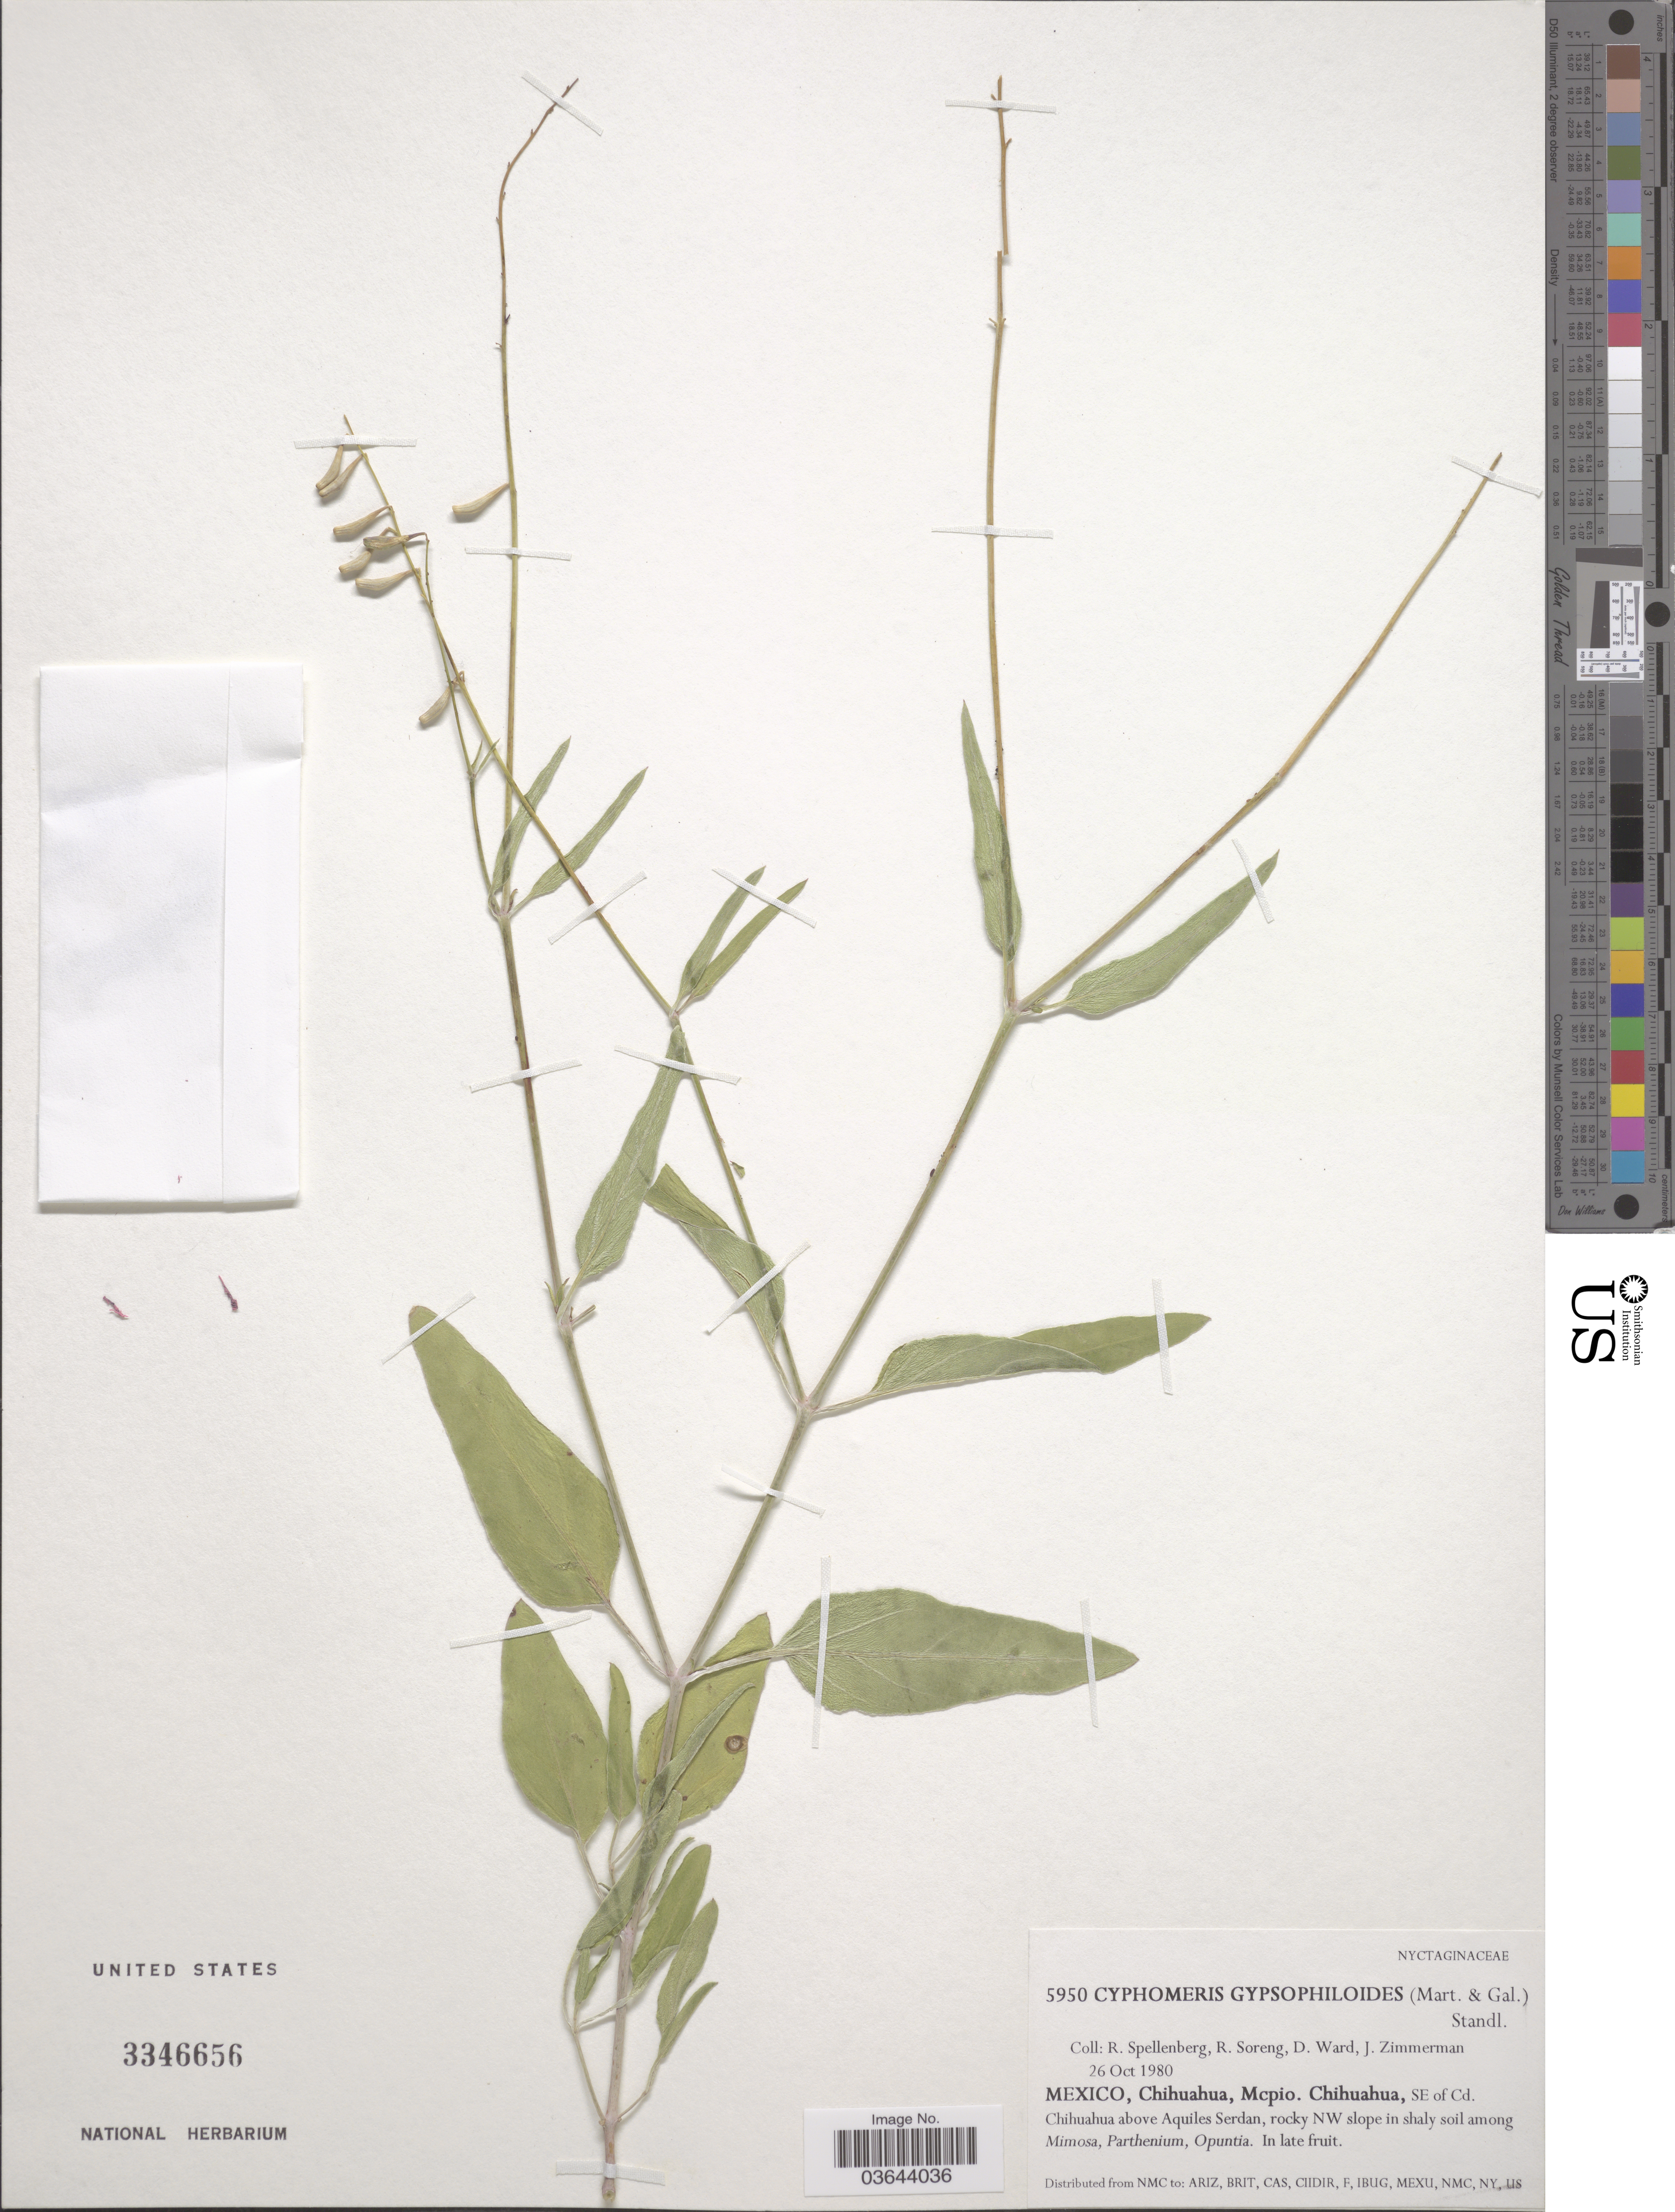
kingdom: Plantae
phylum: Tracheophyta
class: Magnoliopsida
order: Caryophyllales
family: Nyctaginaceae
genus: Cyphomeris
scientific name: Cyphomeris gypsophiloides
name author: (M. Martens & Galeotti) Standl.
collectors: R. Spellenberg, R. J. Soreng, D. Ward & J. Zimmerman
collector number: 5950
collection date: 1980-10-26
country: Mexico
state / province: Chihuahua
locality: Mcpio. Chihuahua, SE of Cd. Chihuahua above Aquiles Serdan, rocky NW slope.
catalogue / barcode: US 3346656